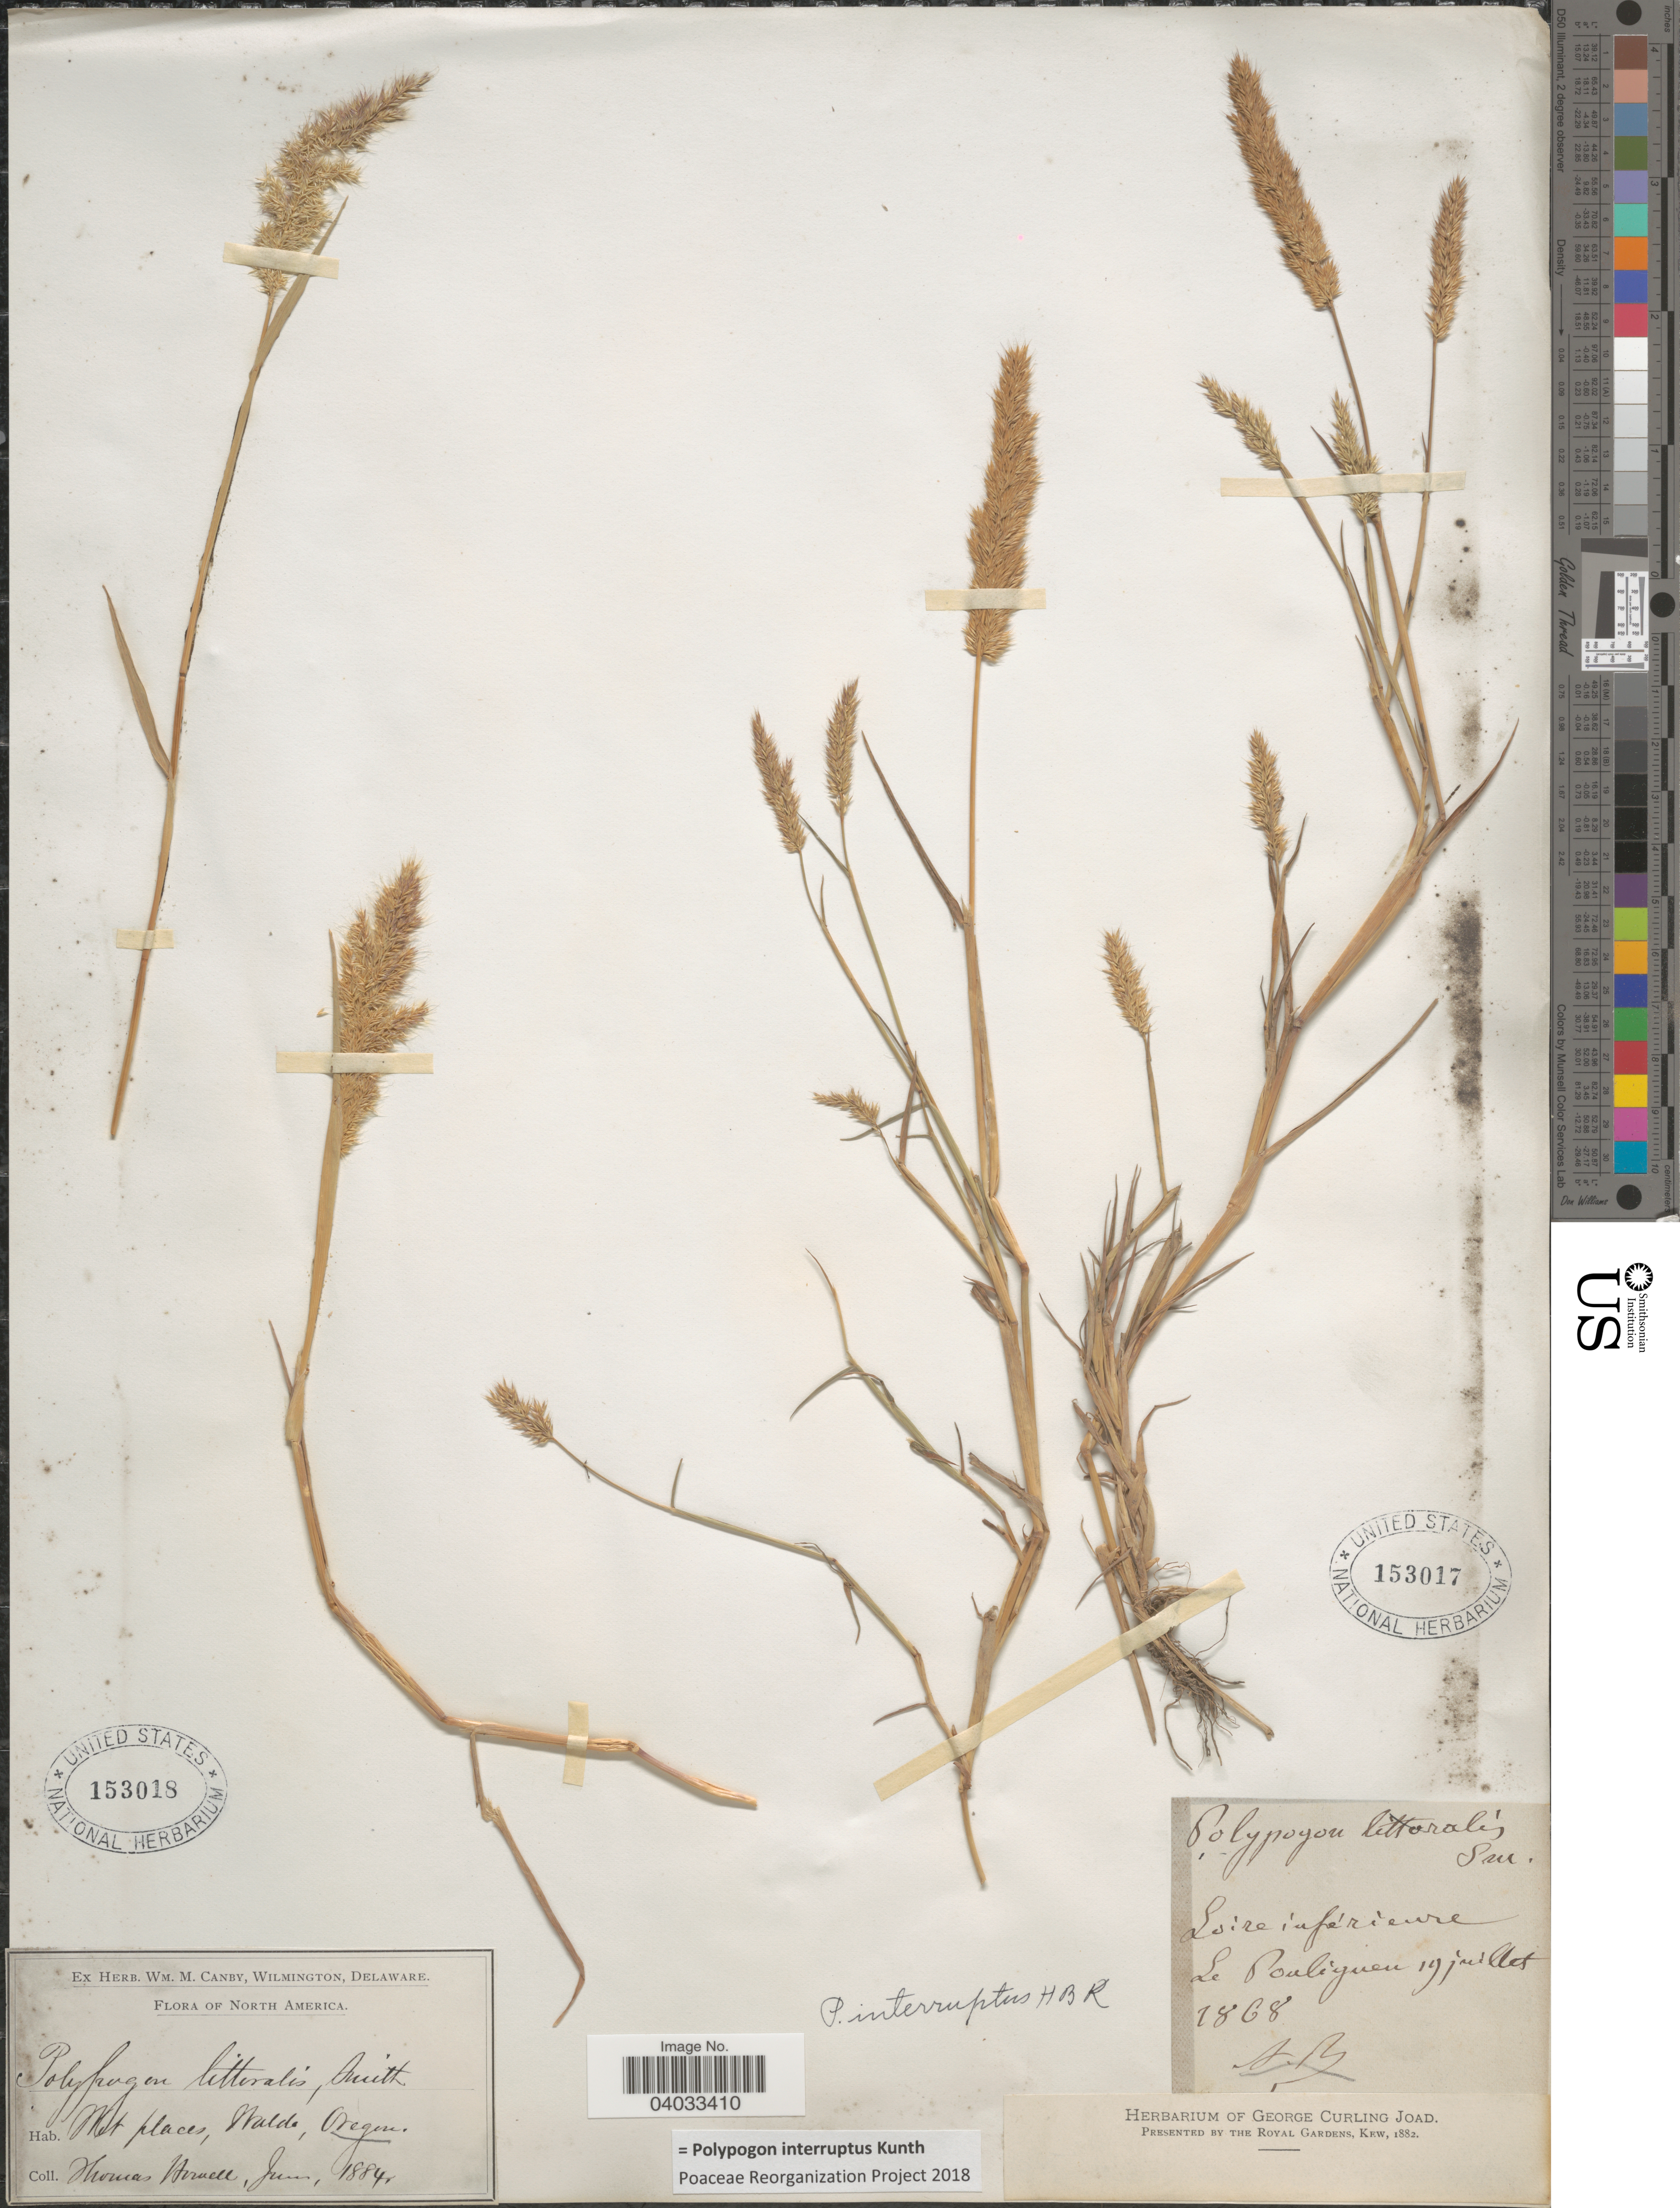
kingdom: Plantae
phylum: Tracheophyta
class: Liliopsida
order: Poales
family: Poaceae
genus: Polypogon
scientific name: Polypogon interruptus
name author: Kunth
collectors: T. Howell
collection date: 1884-06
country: United States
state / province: Oregon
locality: Wet places, Waldo.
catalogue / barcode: US 153018